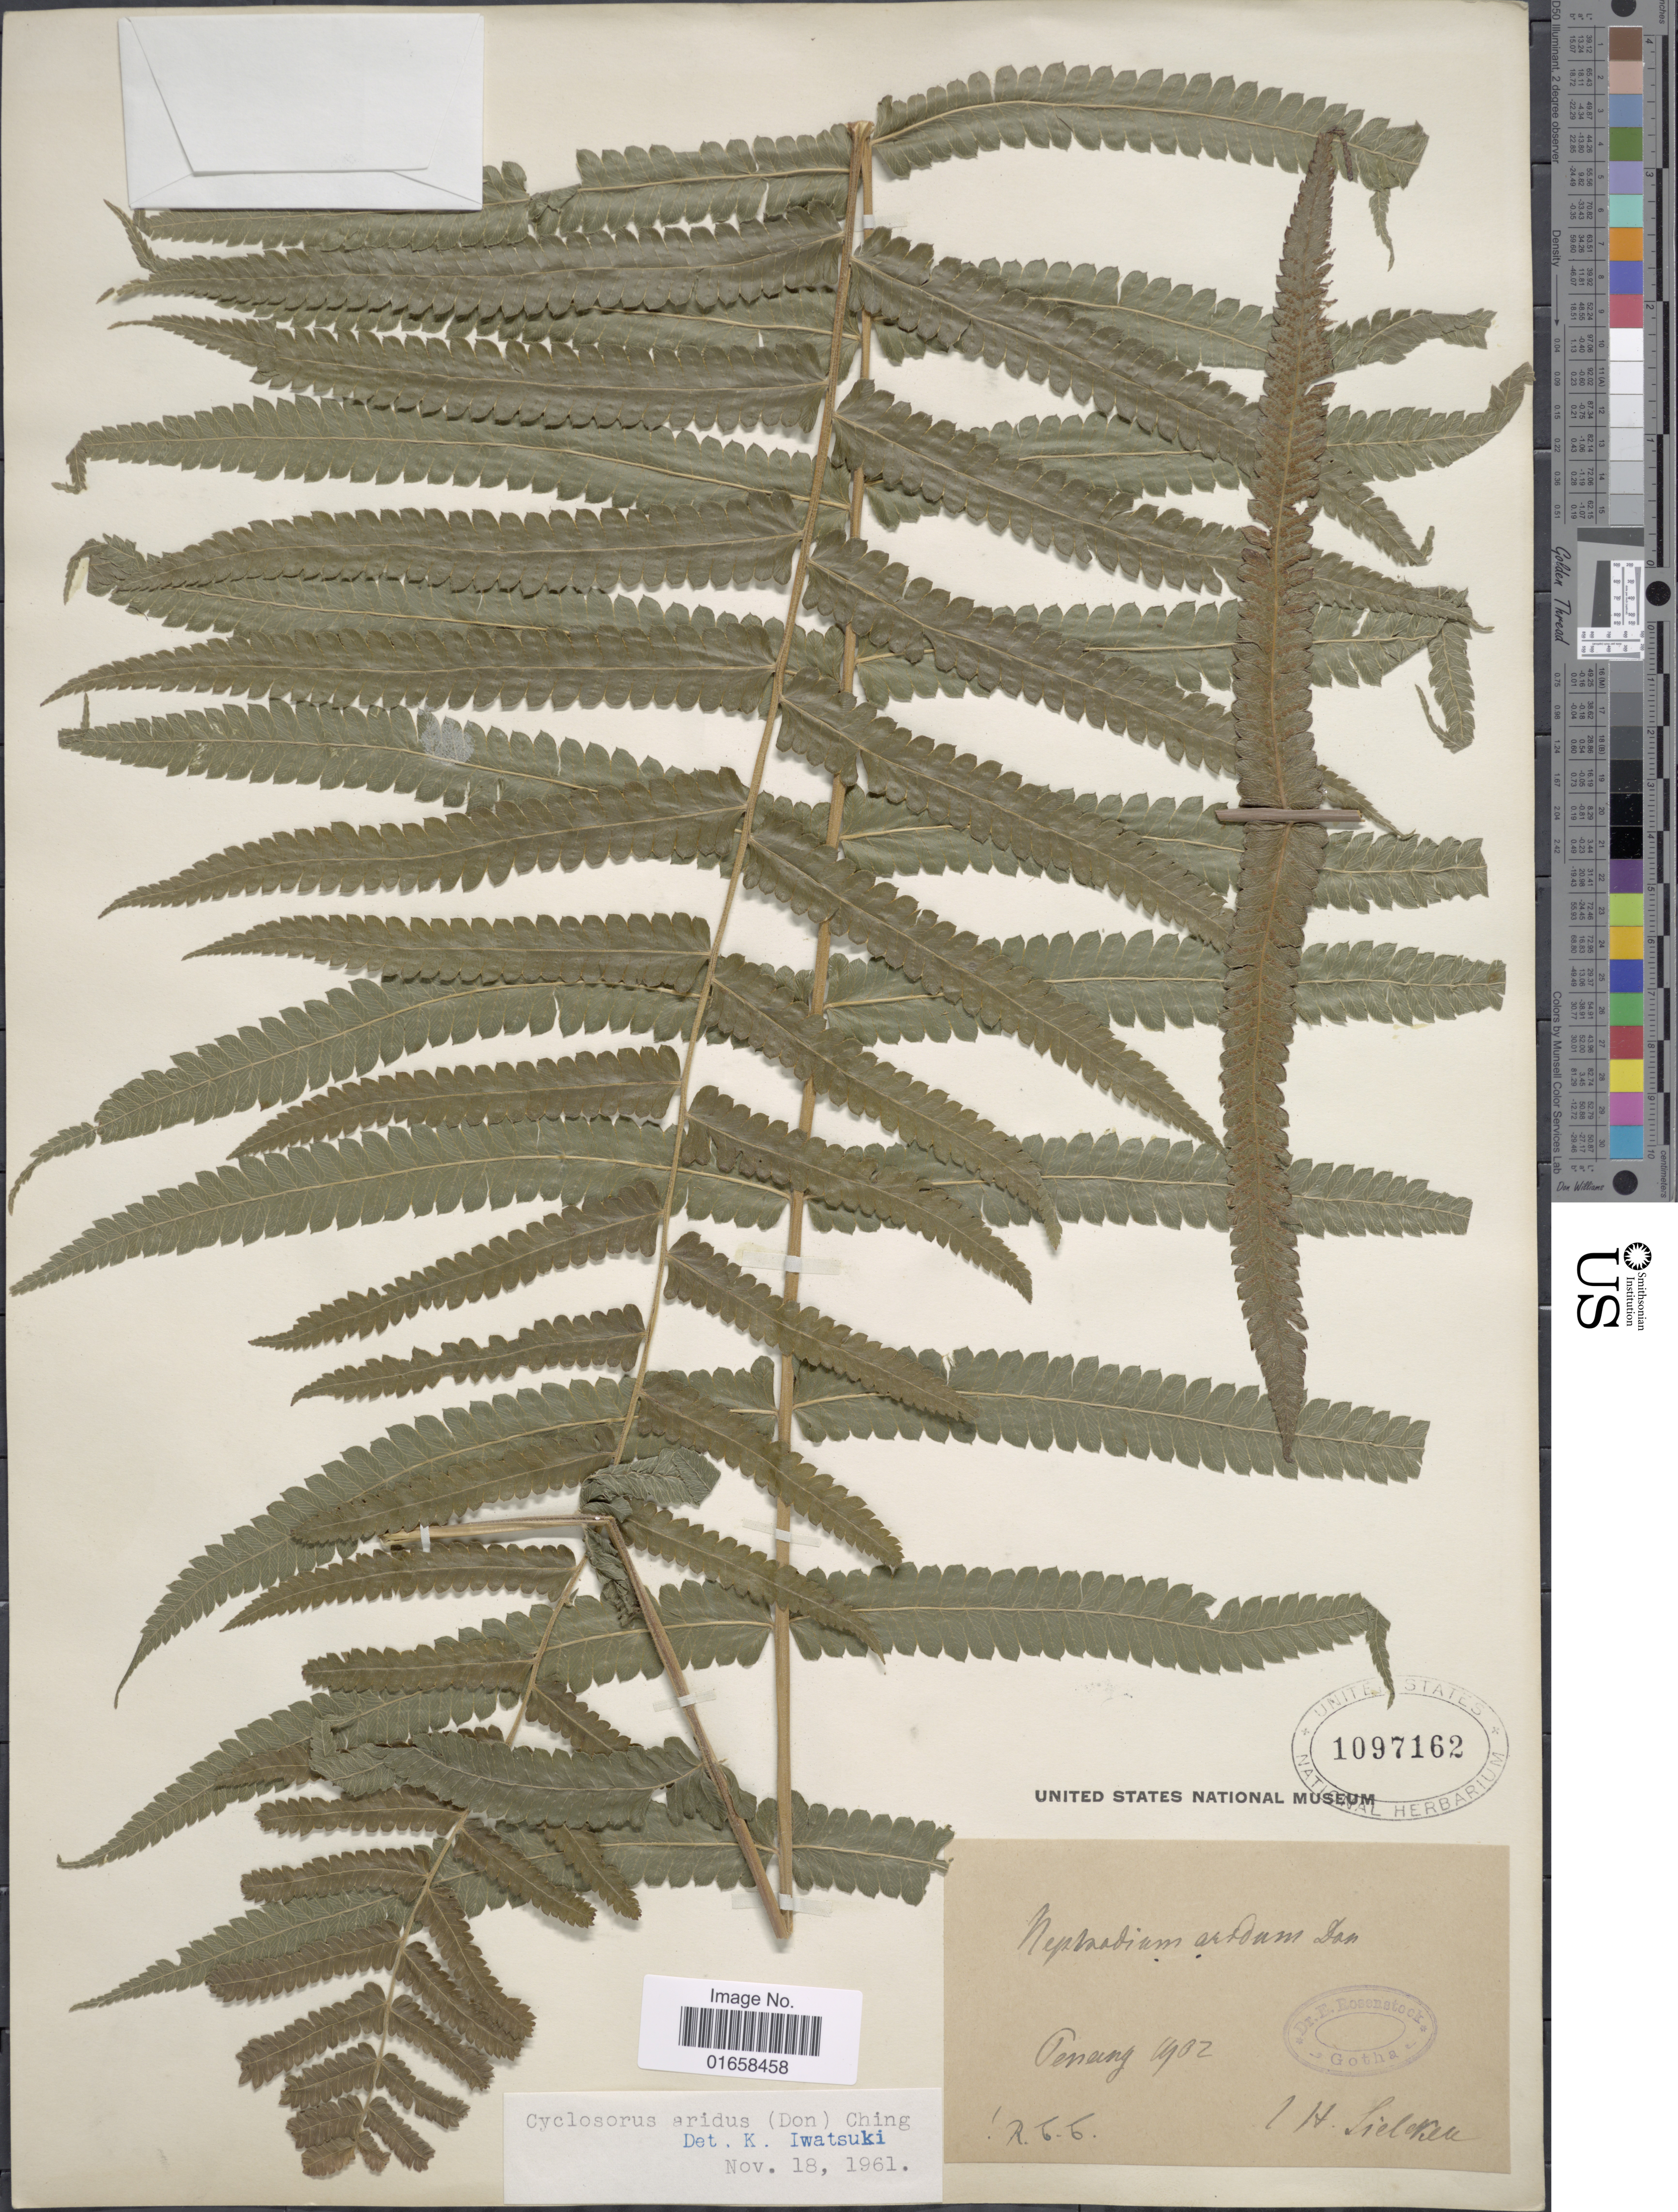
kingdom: Plantae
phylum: Tracheophyta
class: Polypodiopsida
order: Polypodiales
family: Thelypteridaceae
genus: Christella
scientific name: Christella arida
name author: (D. Don) Holttum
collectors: L. Sielcken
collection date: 1902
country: Malaysia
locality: Penang.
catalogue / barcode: US 1097162